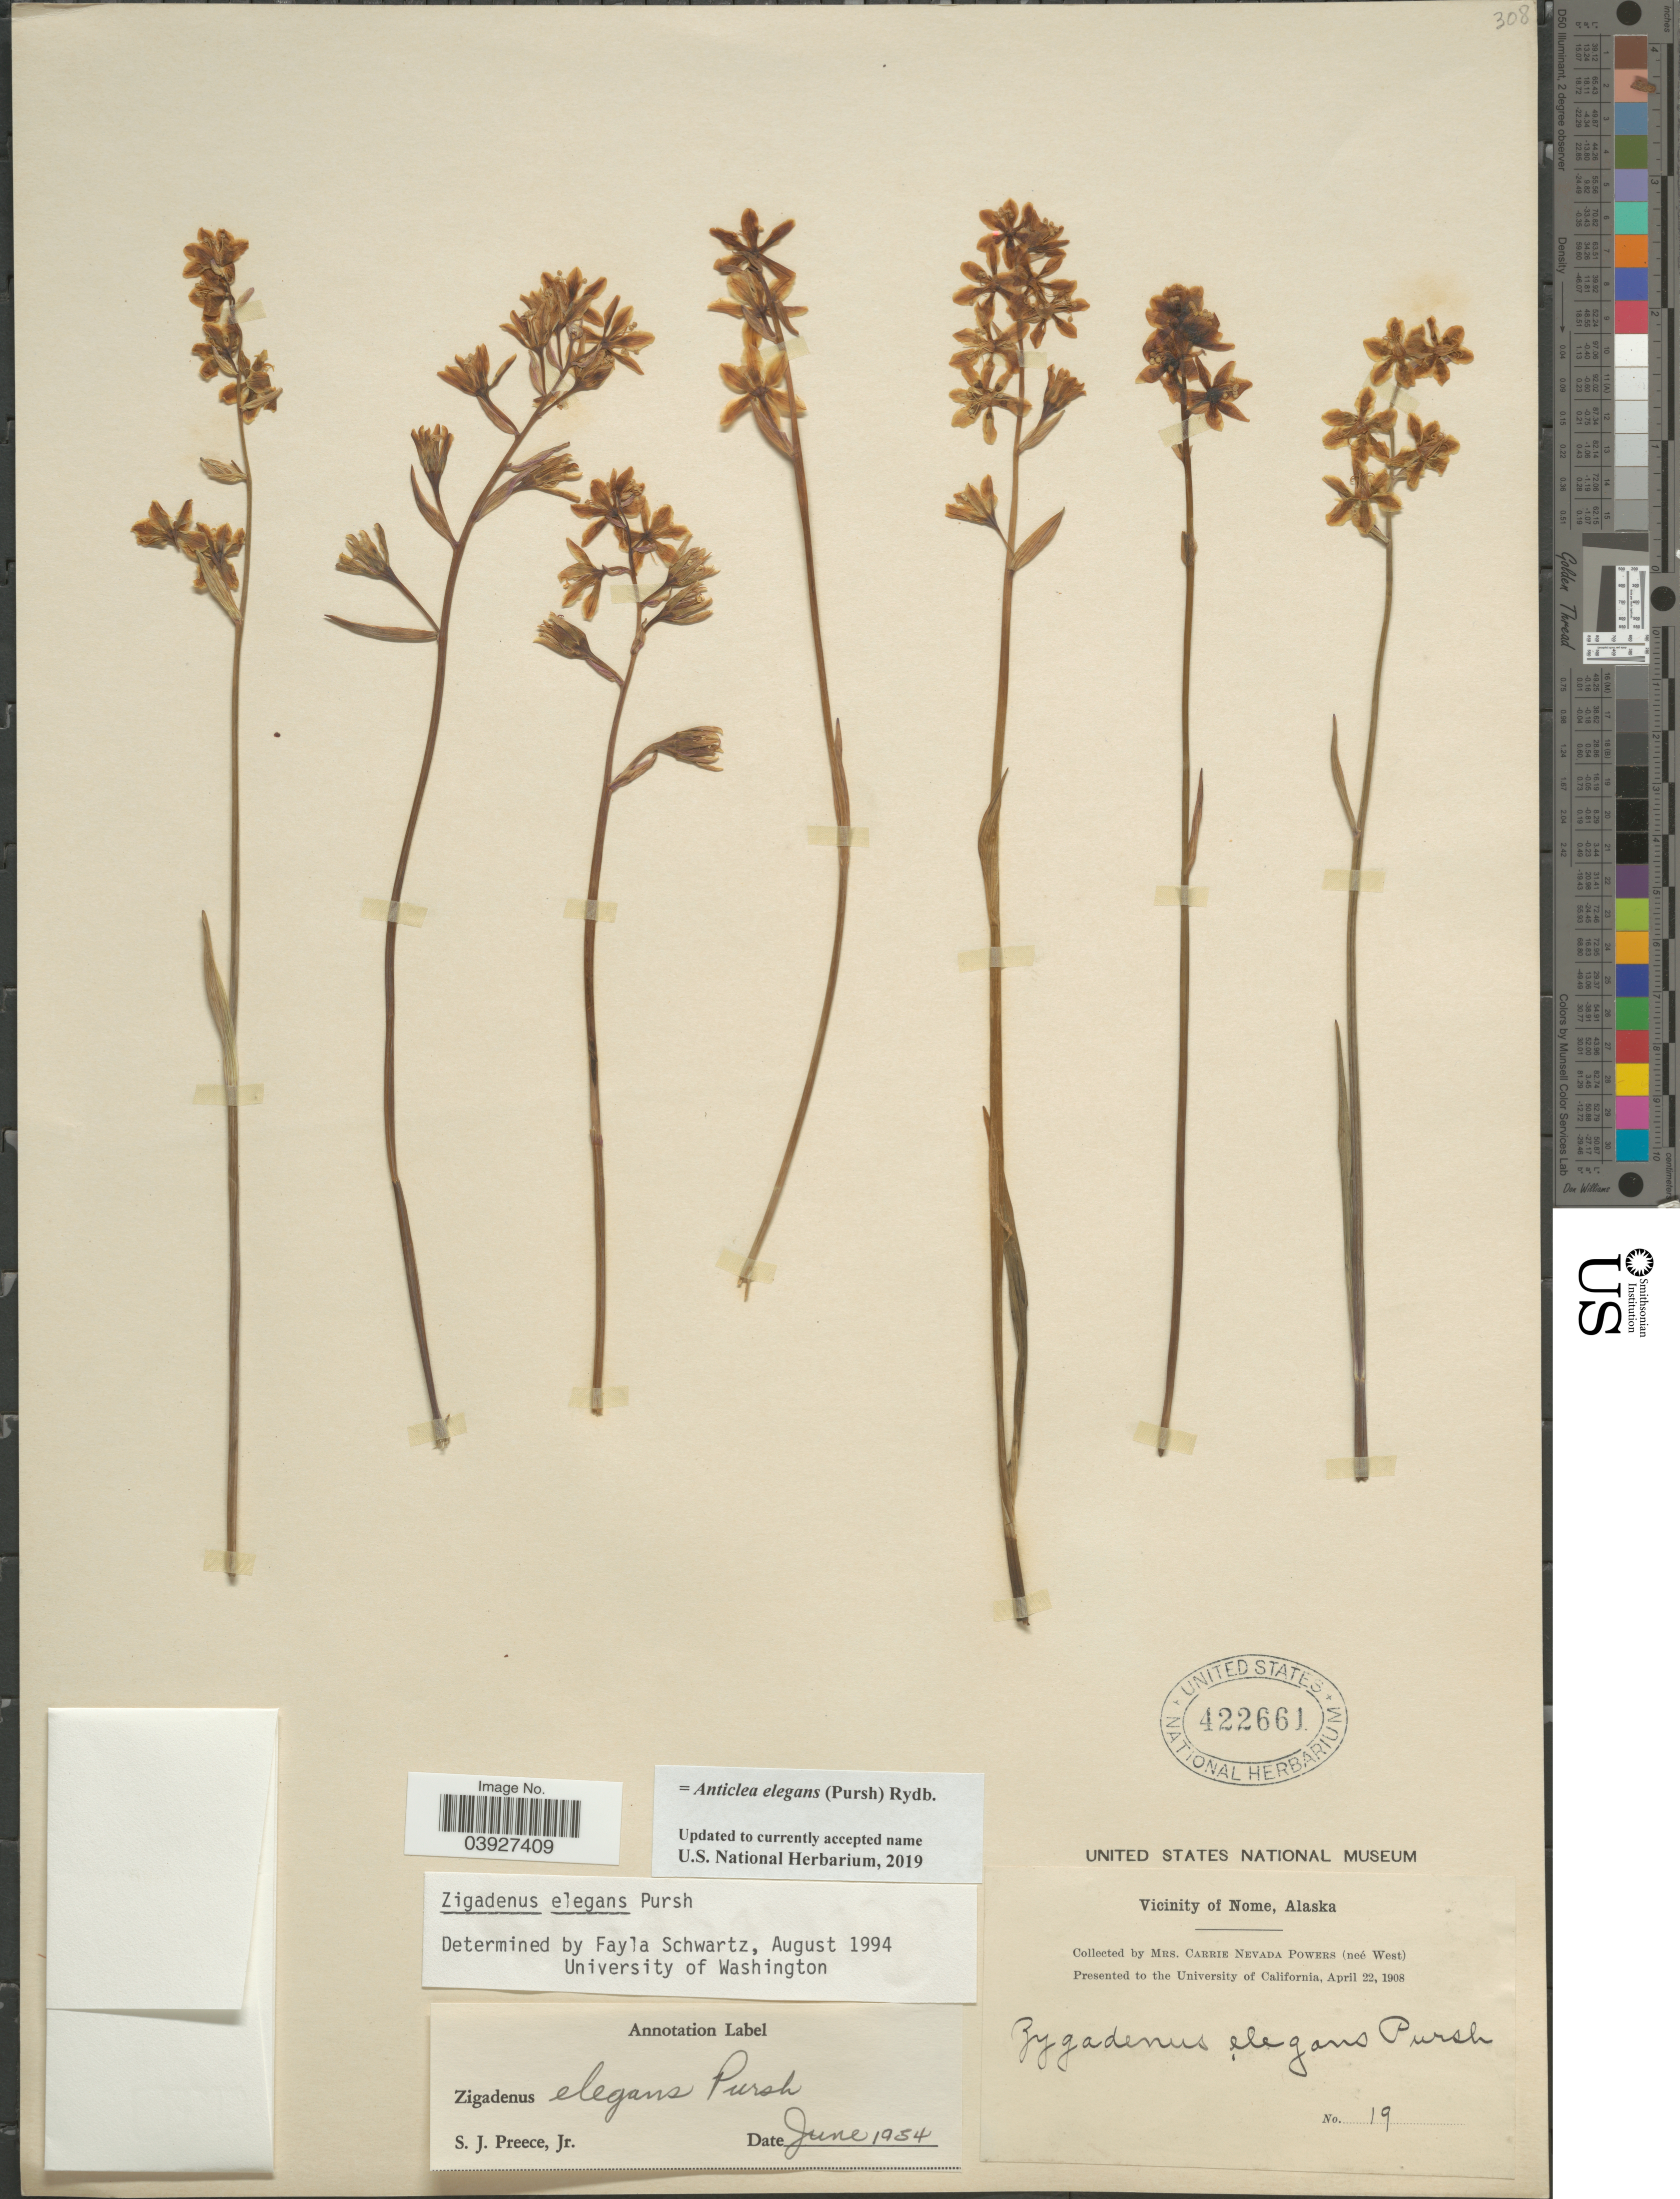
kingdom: Plantae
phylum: Tracheophyta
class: Liliopsida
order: Liliales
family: Melanthiaceae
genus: Anticlea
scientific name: Anticlea elegans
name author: (Pursh) Rydb.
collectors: C. Powers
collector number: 19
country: United States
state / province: Alaska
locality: Vicinity of Nome.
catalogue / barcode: US 422661